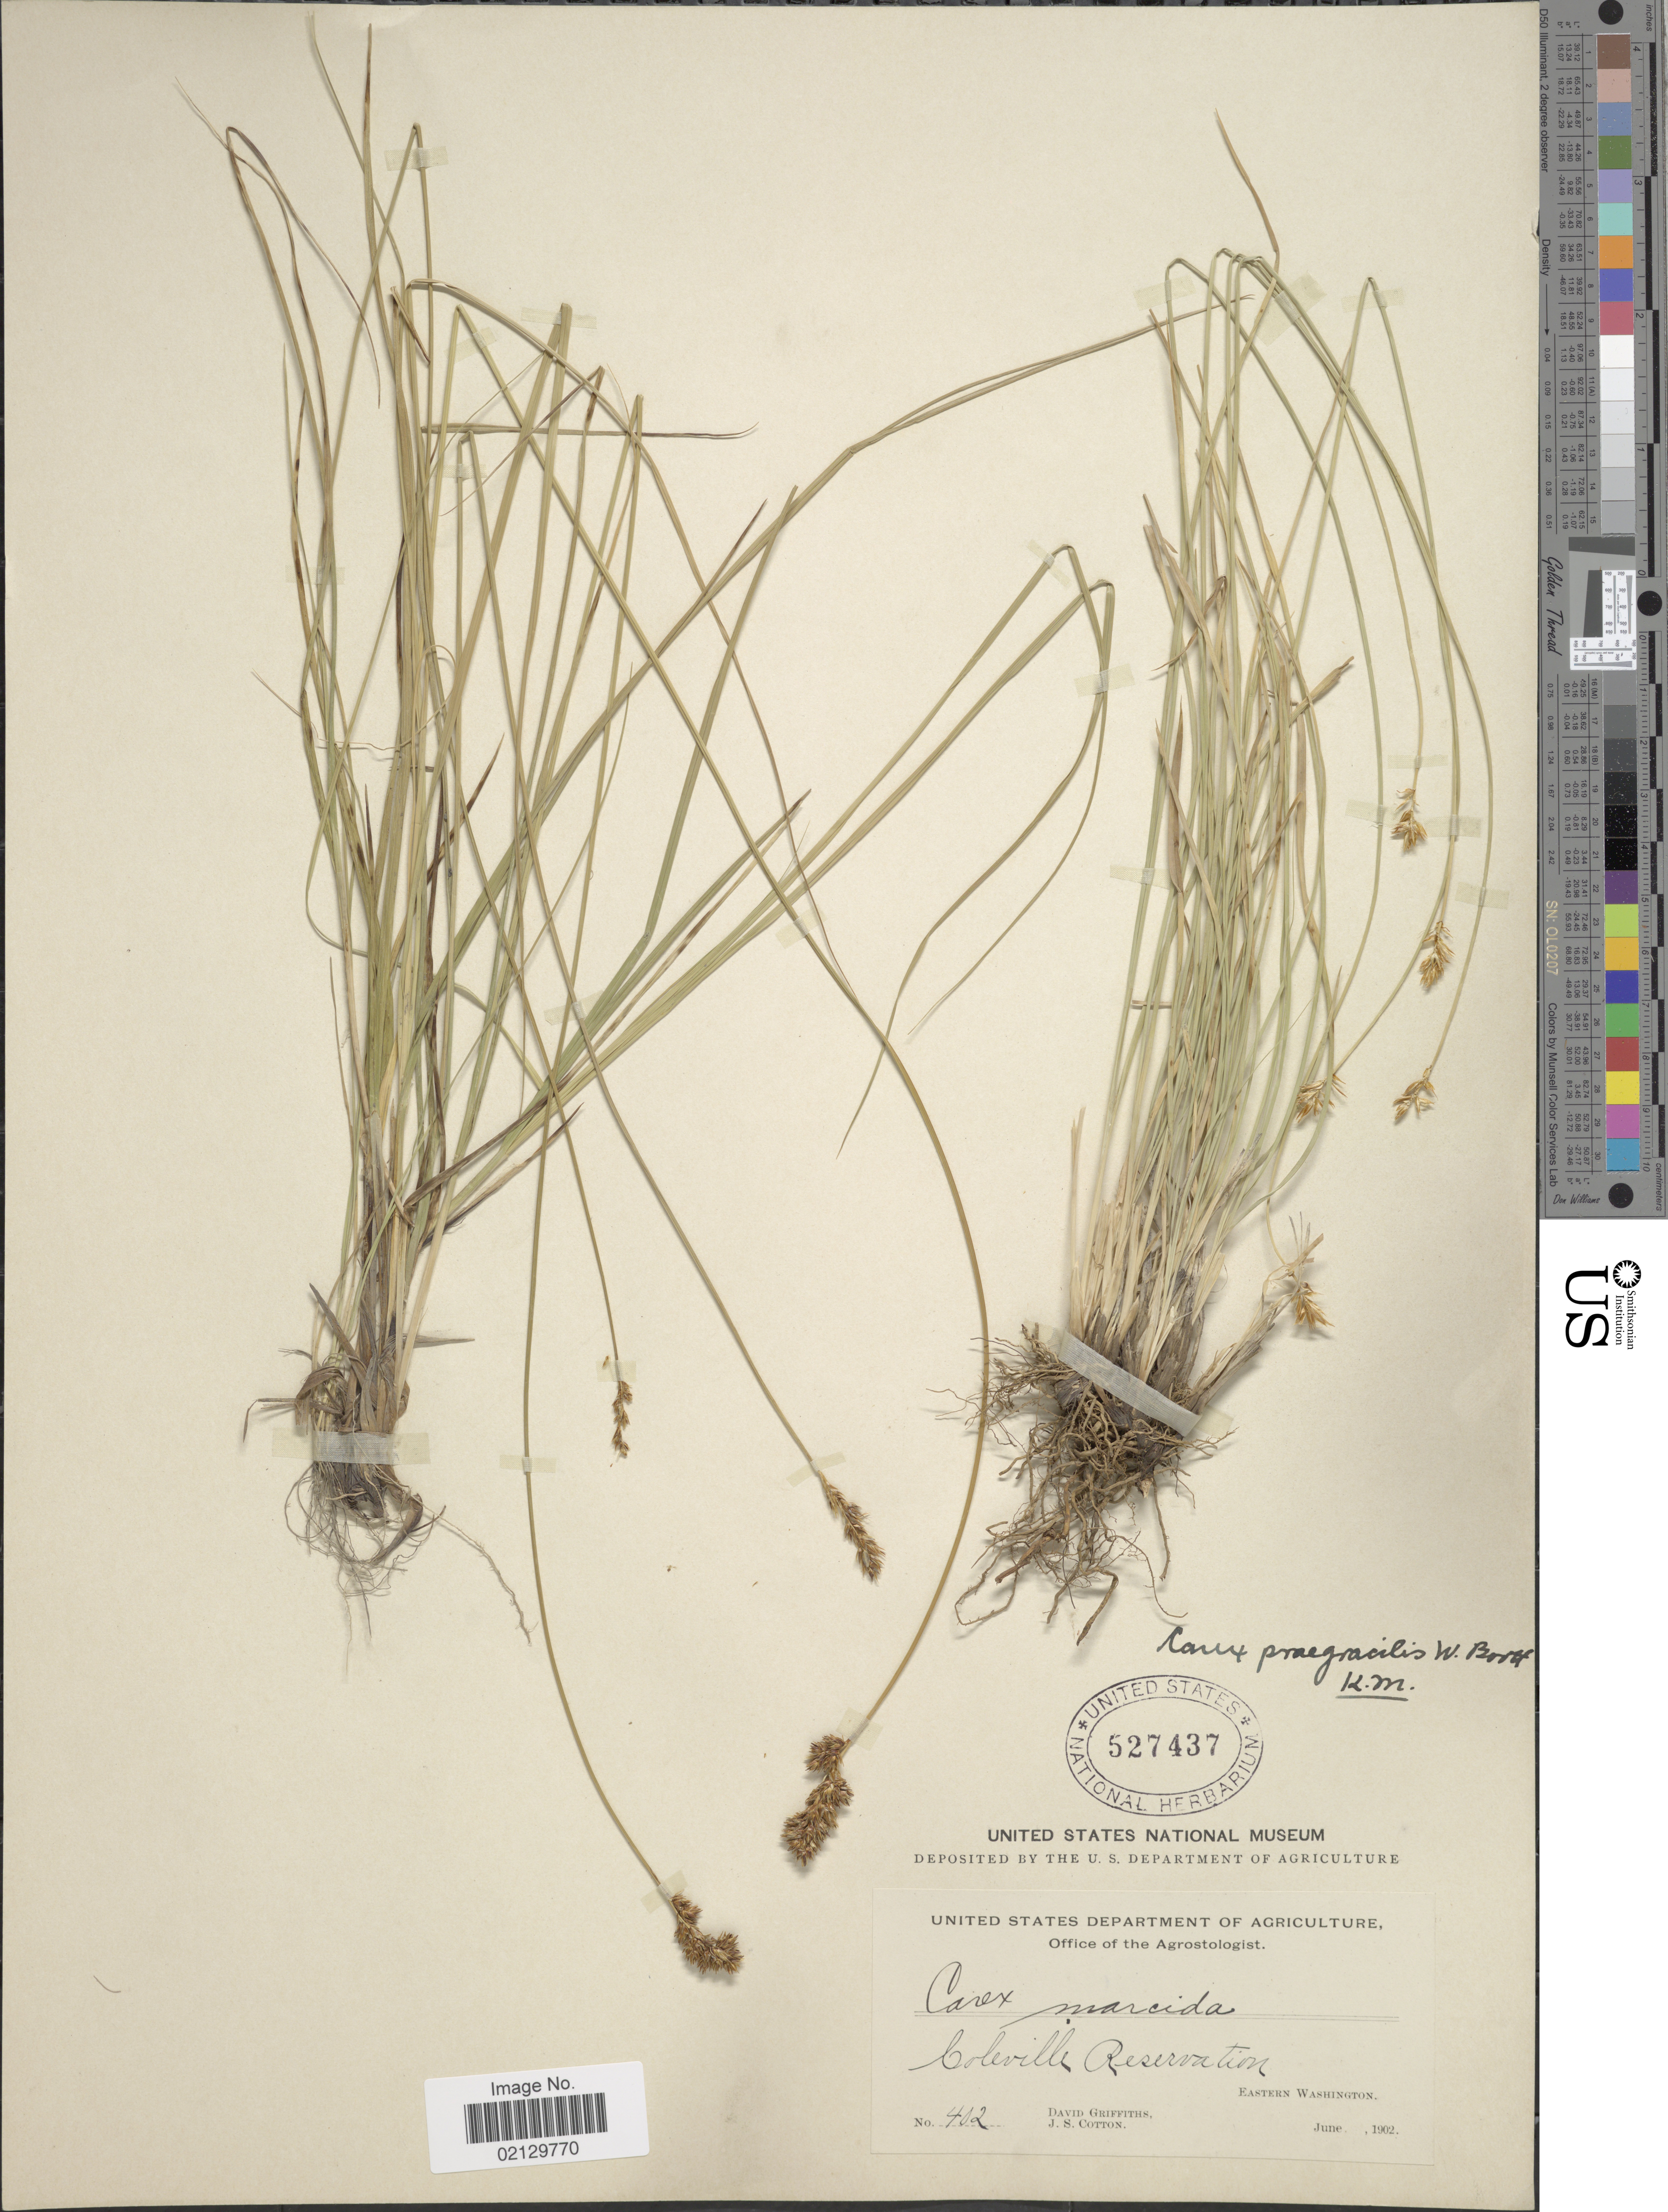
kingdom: Plantae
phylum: Tracheophyta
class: Liliopsida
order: Poales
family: Cyperaceae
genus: Carex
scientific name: Carex praegracilis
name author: W. Boott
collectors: D. Griffiths & J. S. Cotton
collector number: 402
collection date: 1902-06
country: United States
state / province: Washington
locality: Coleville Reservation, Eastern Washington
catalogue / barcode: US 527437